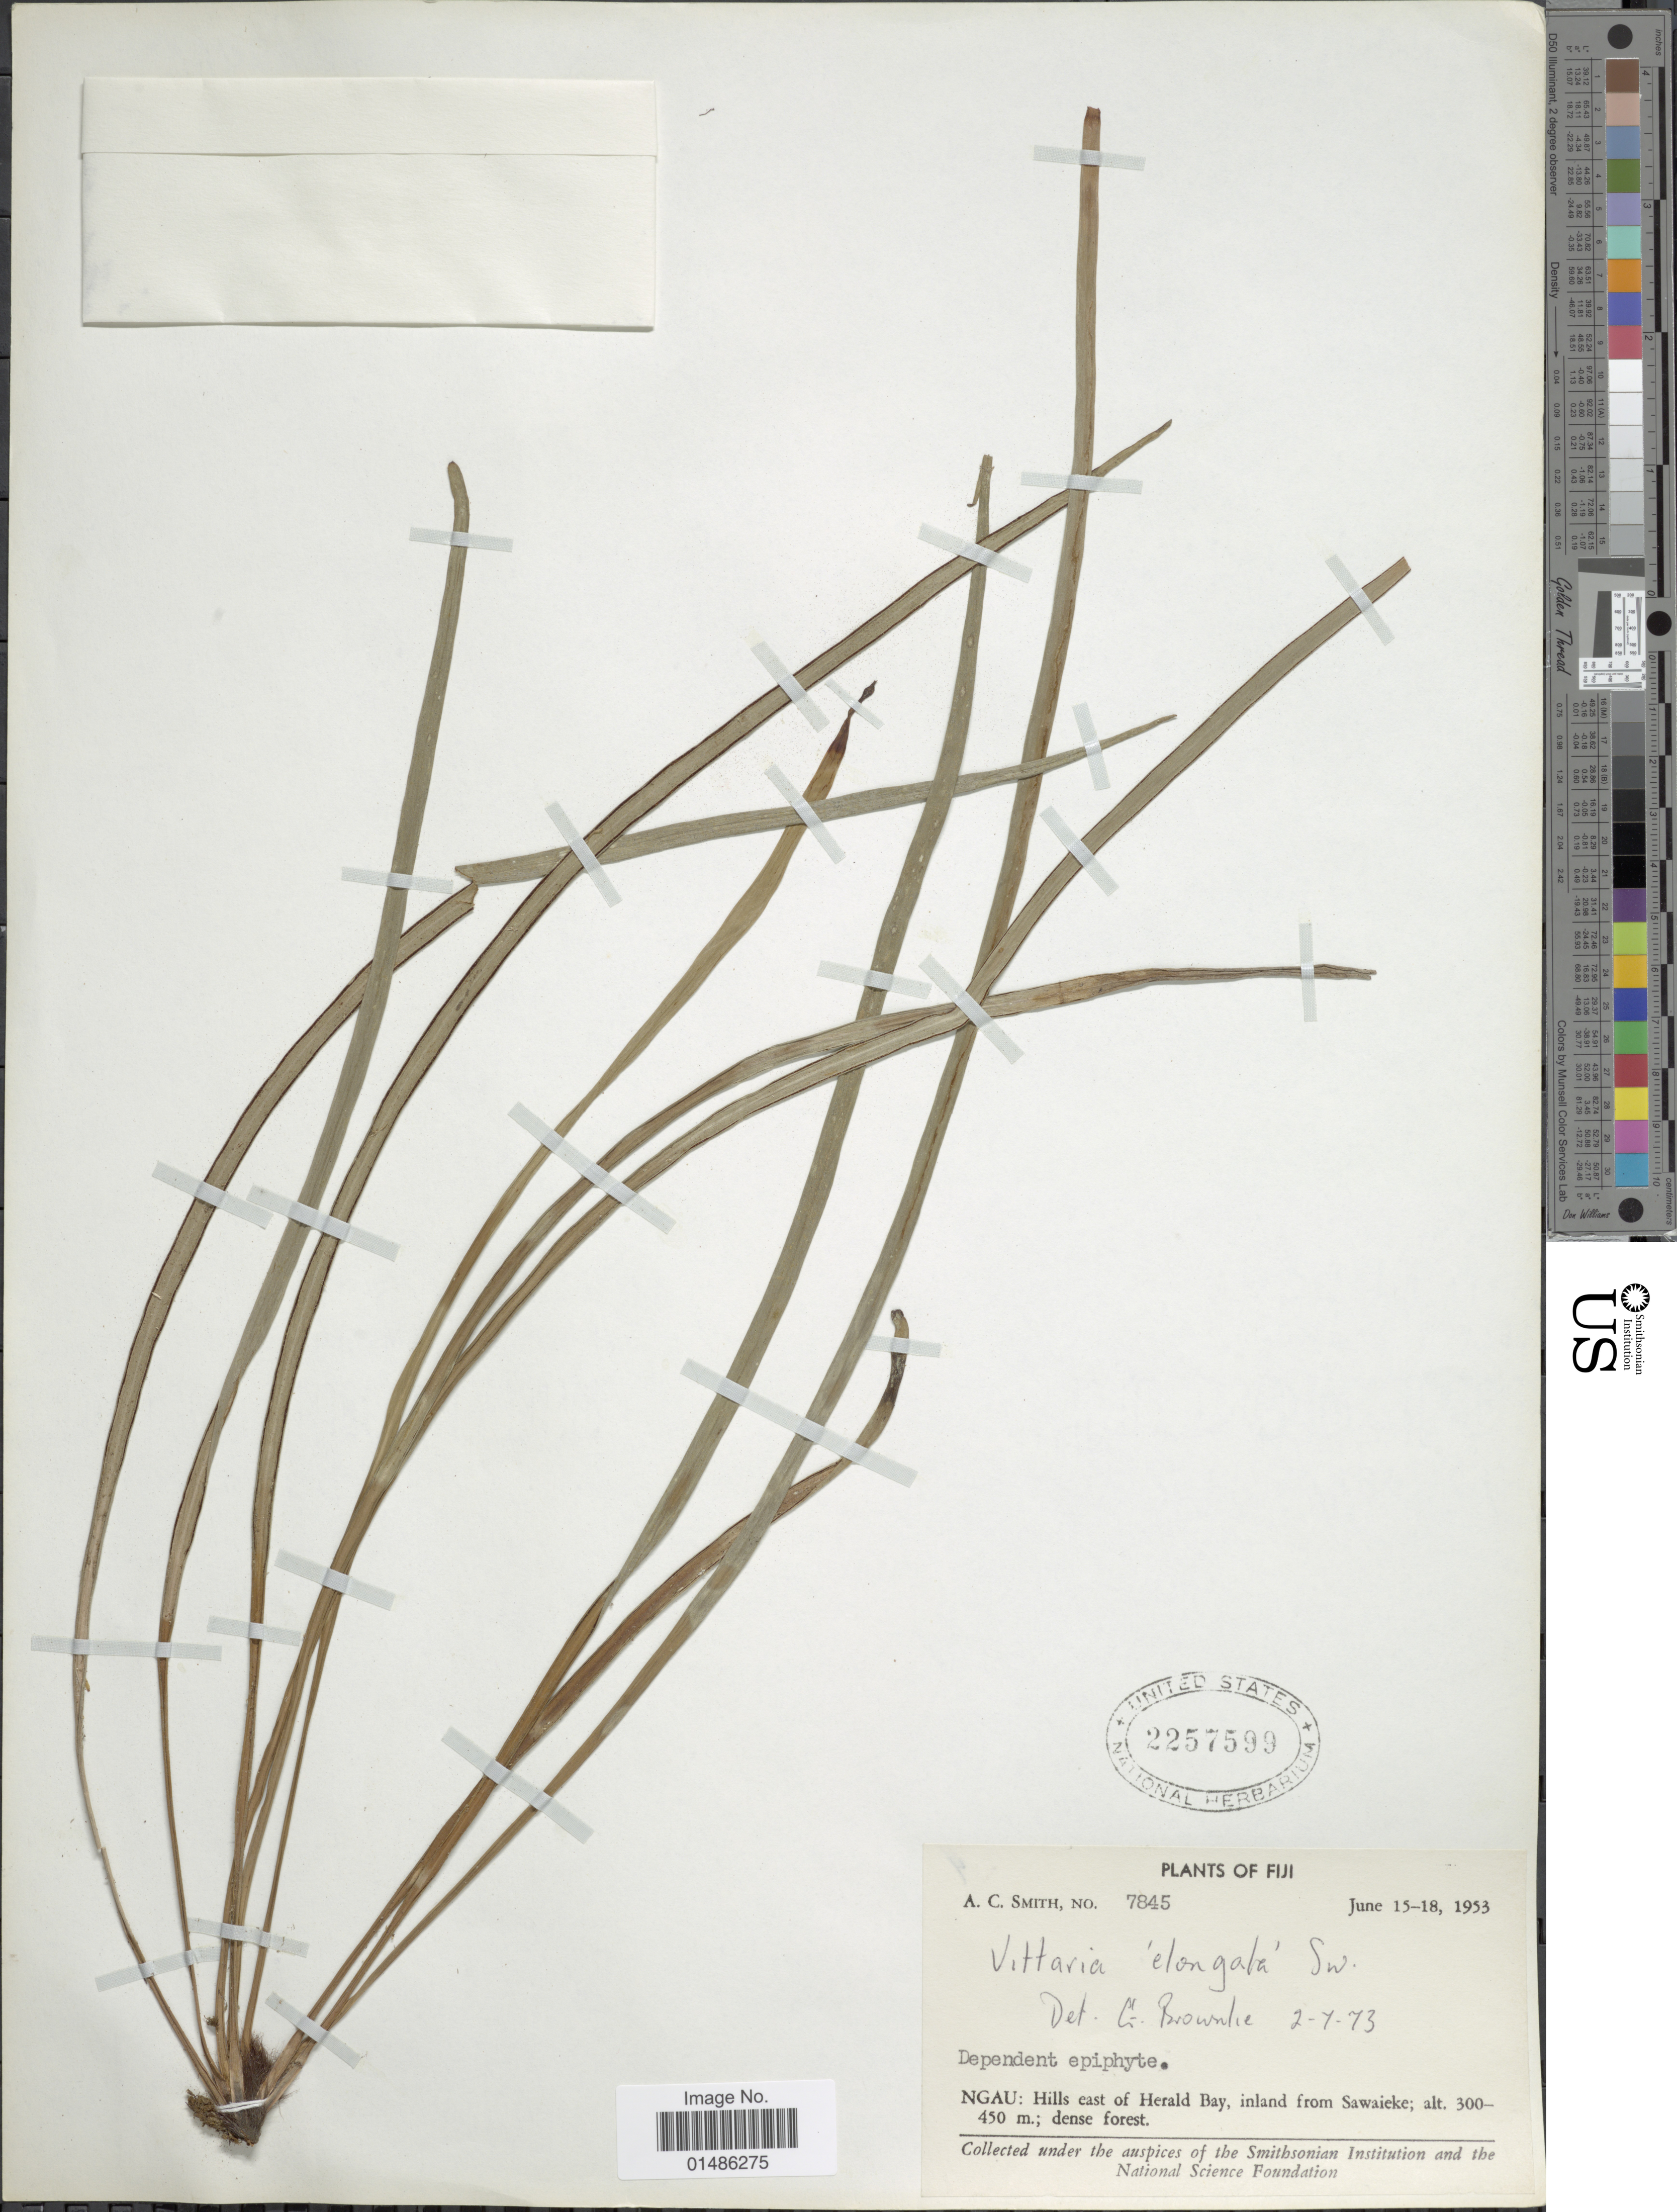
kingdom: Plantae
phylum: Tracheophyta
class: Polypodiopsida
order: Polypodiales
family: Pteridaceae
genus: Haplopteris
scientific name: Haplopteris elongata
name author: (Sw.) Crane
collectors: A. C. Smith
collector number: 7845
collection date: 1953-06-15/1953-06-18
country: Fiji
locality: Ngau: Hills east of Herald Bay, inland from Sawaieke.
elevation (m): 300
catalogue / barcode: US 2257599